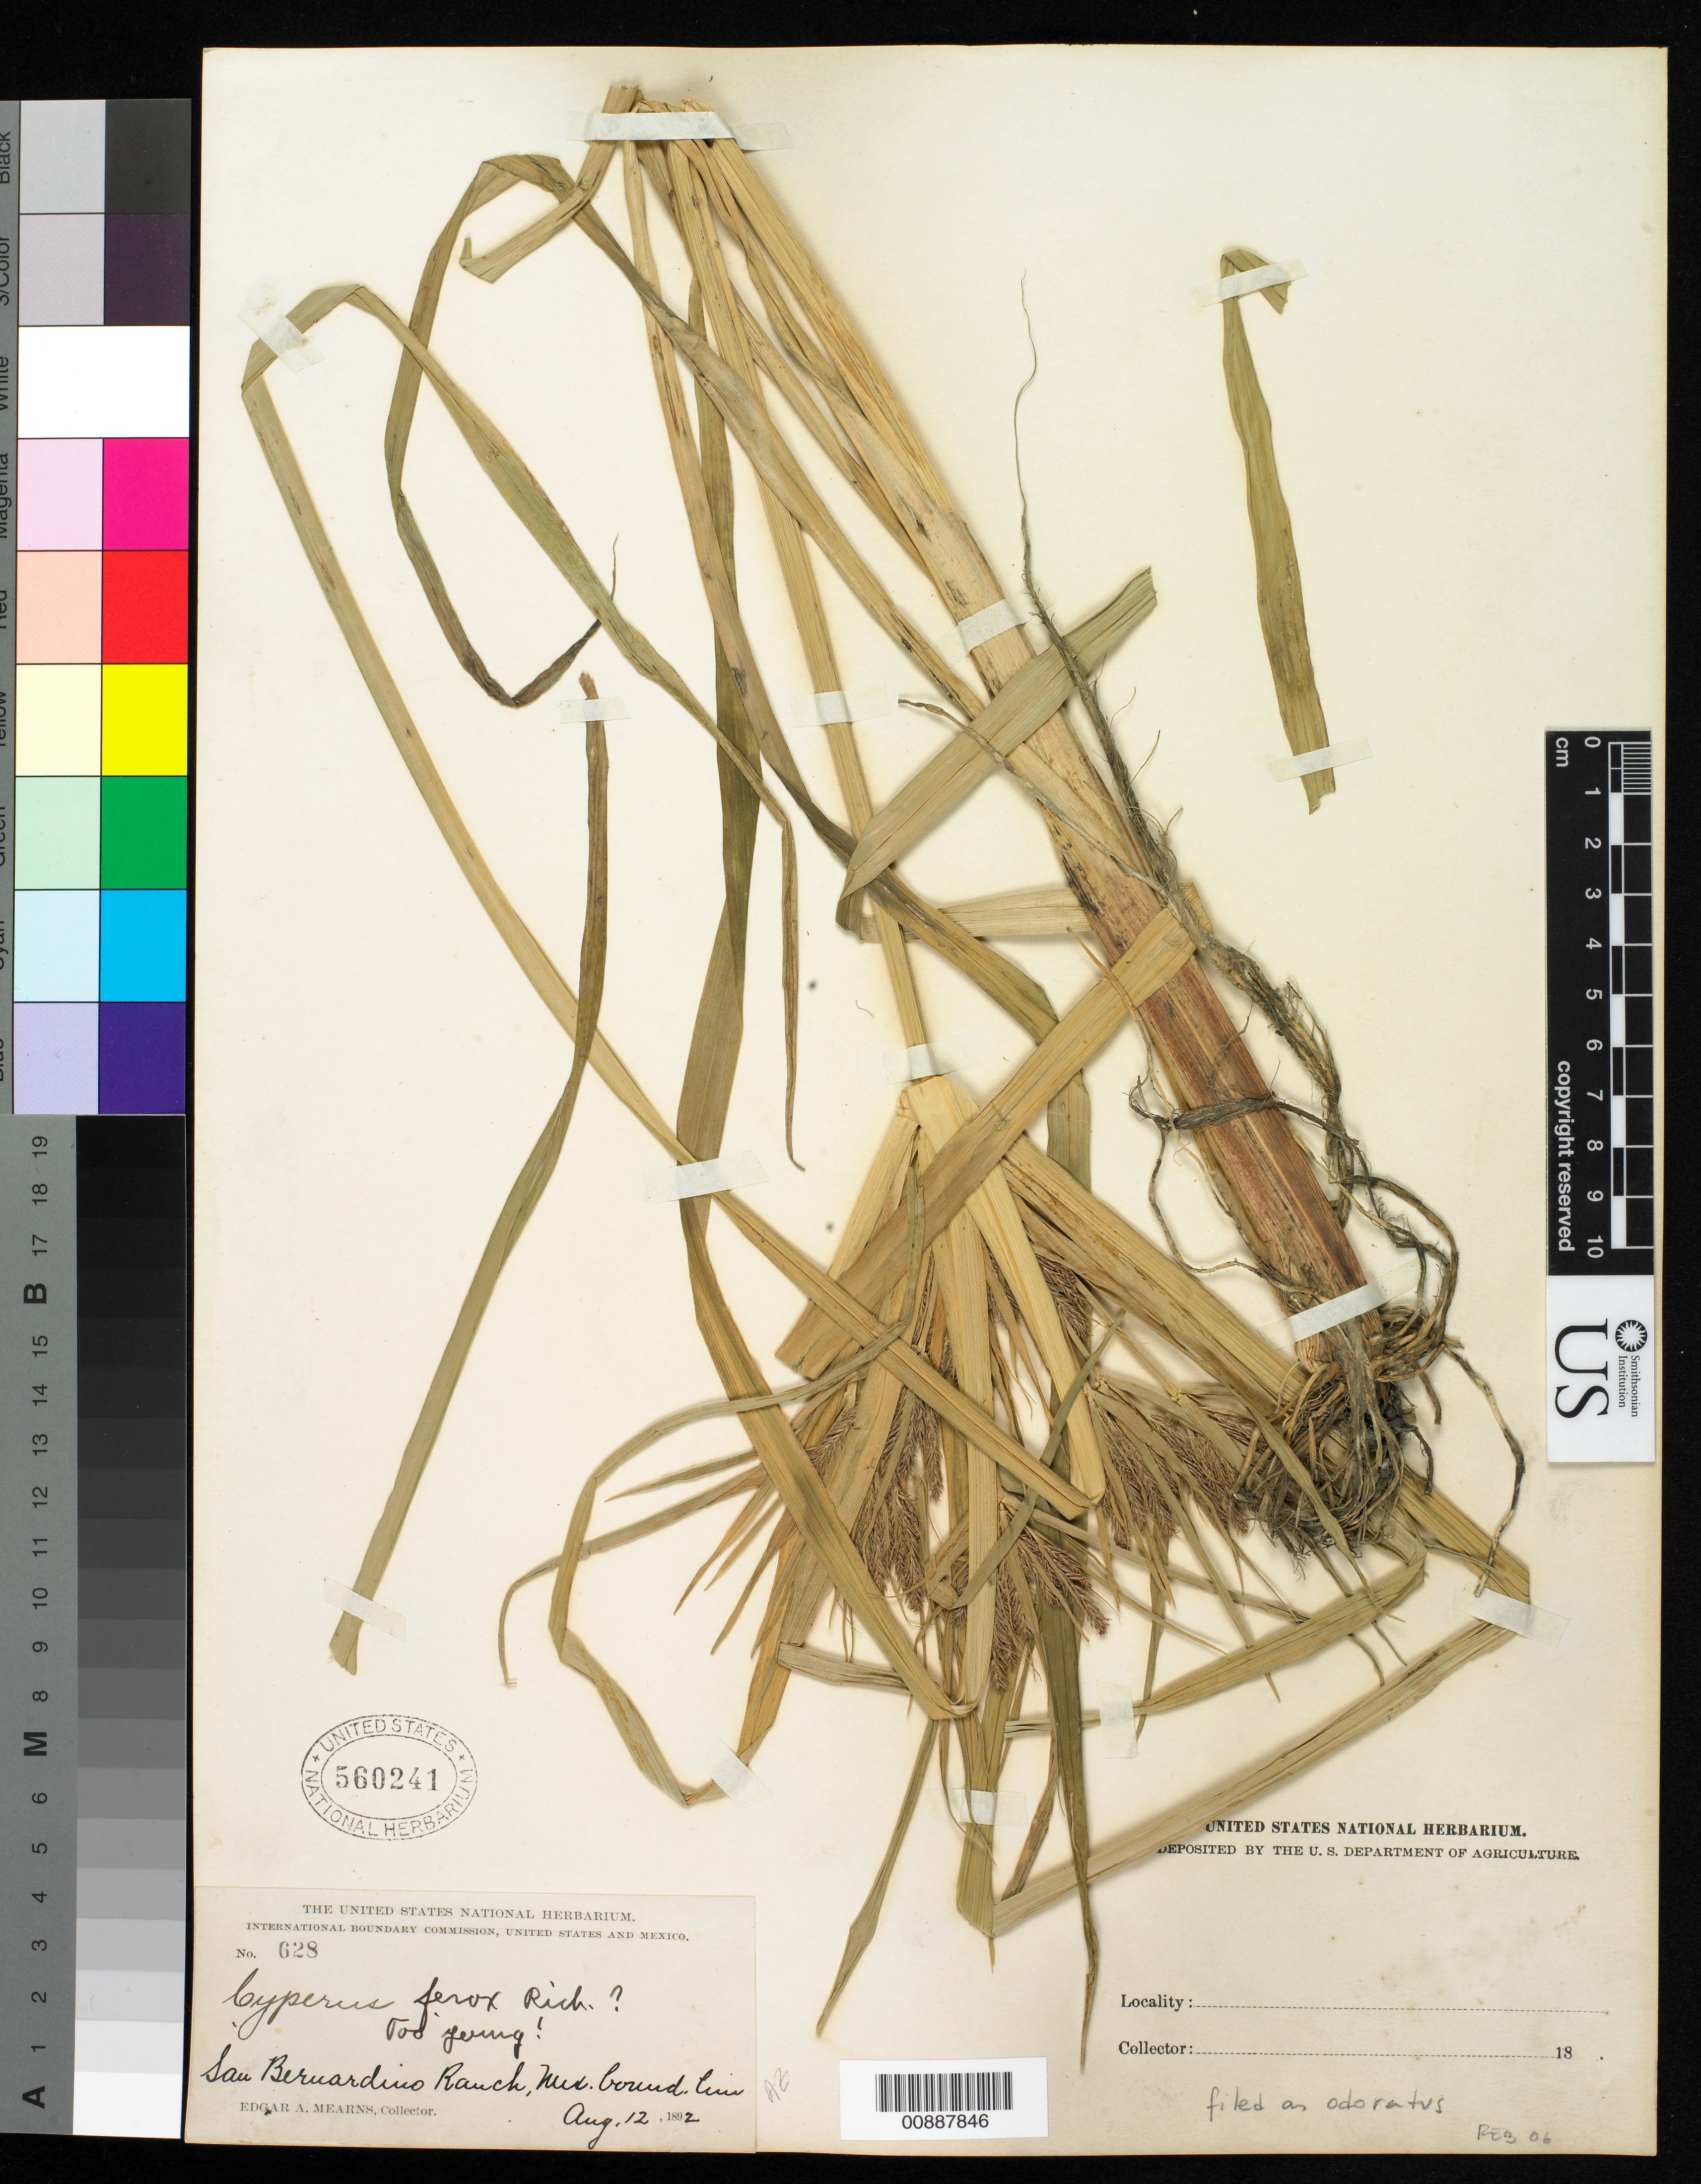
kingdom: Plantae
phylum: Tracheophyta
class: Liliopsida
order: Poales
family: Cyperaceae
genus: Cyperus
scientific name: Cyperus odoratus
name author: L.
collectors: E. A. Mearns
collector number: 628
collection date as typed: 12 Aug 1892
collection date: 1892-08-12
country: United States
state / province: Arizona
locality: San Bernardino Ranch, Mexican Boundary Line.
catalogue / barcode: US 560241